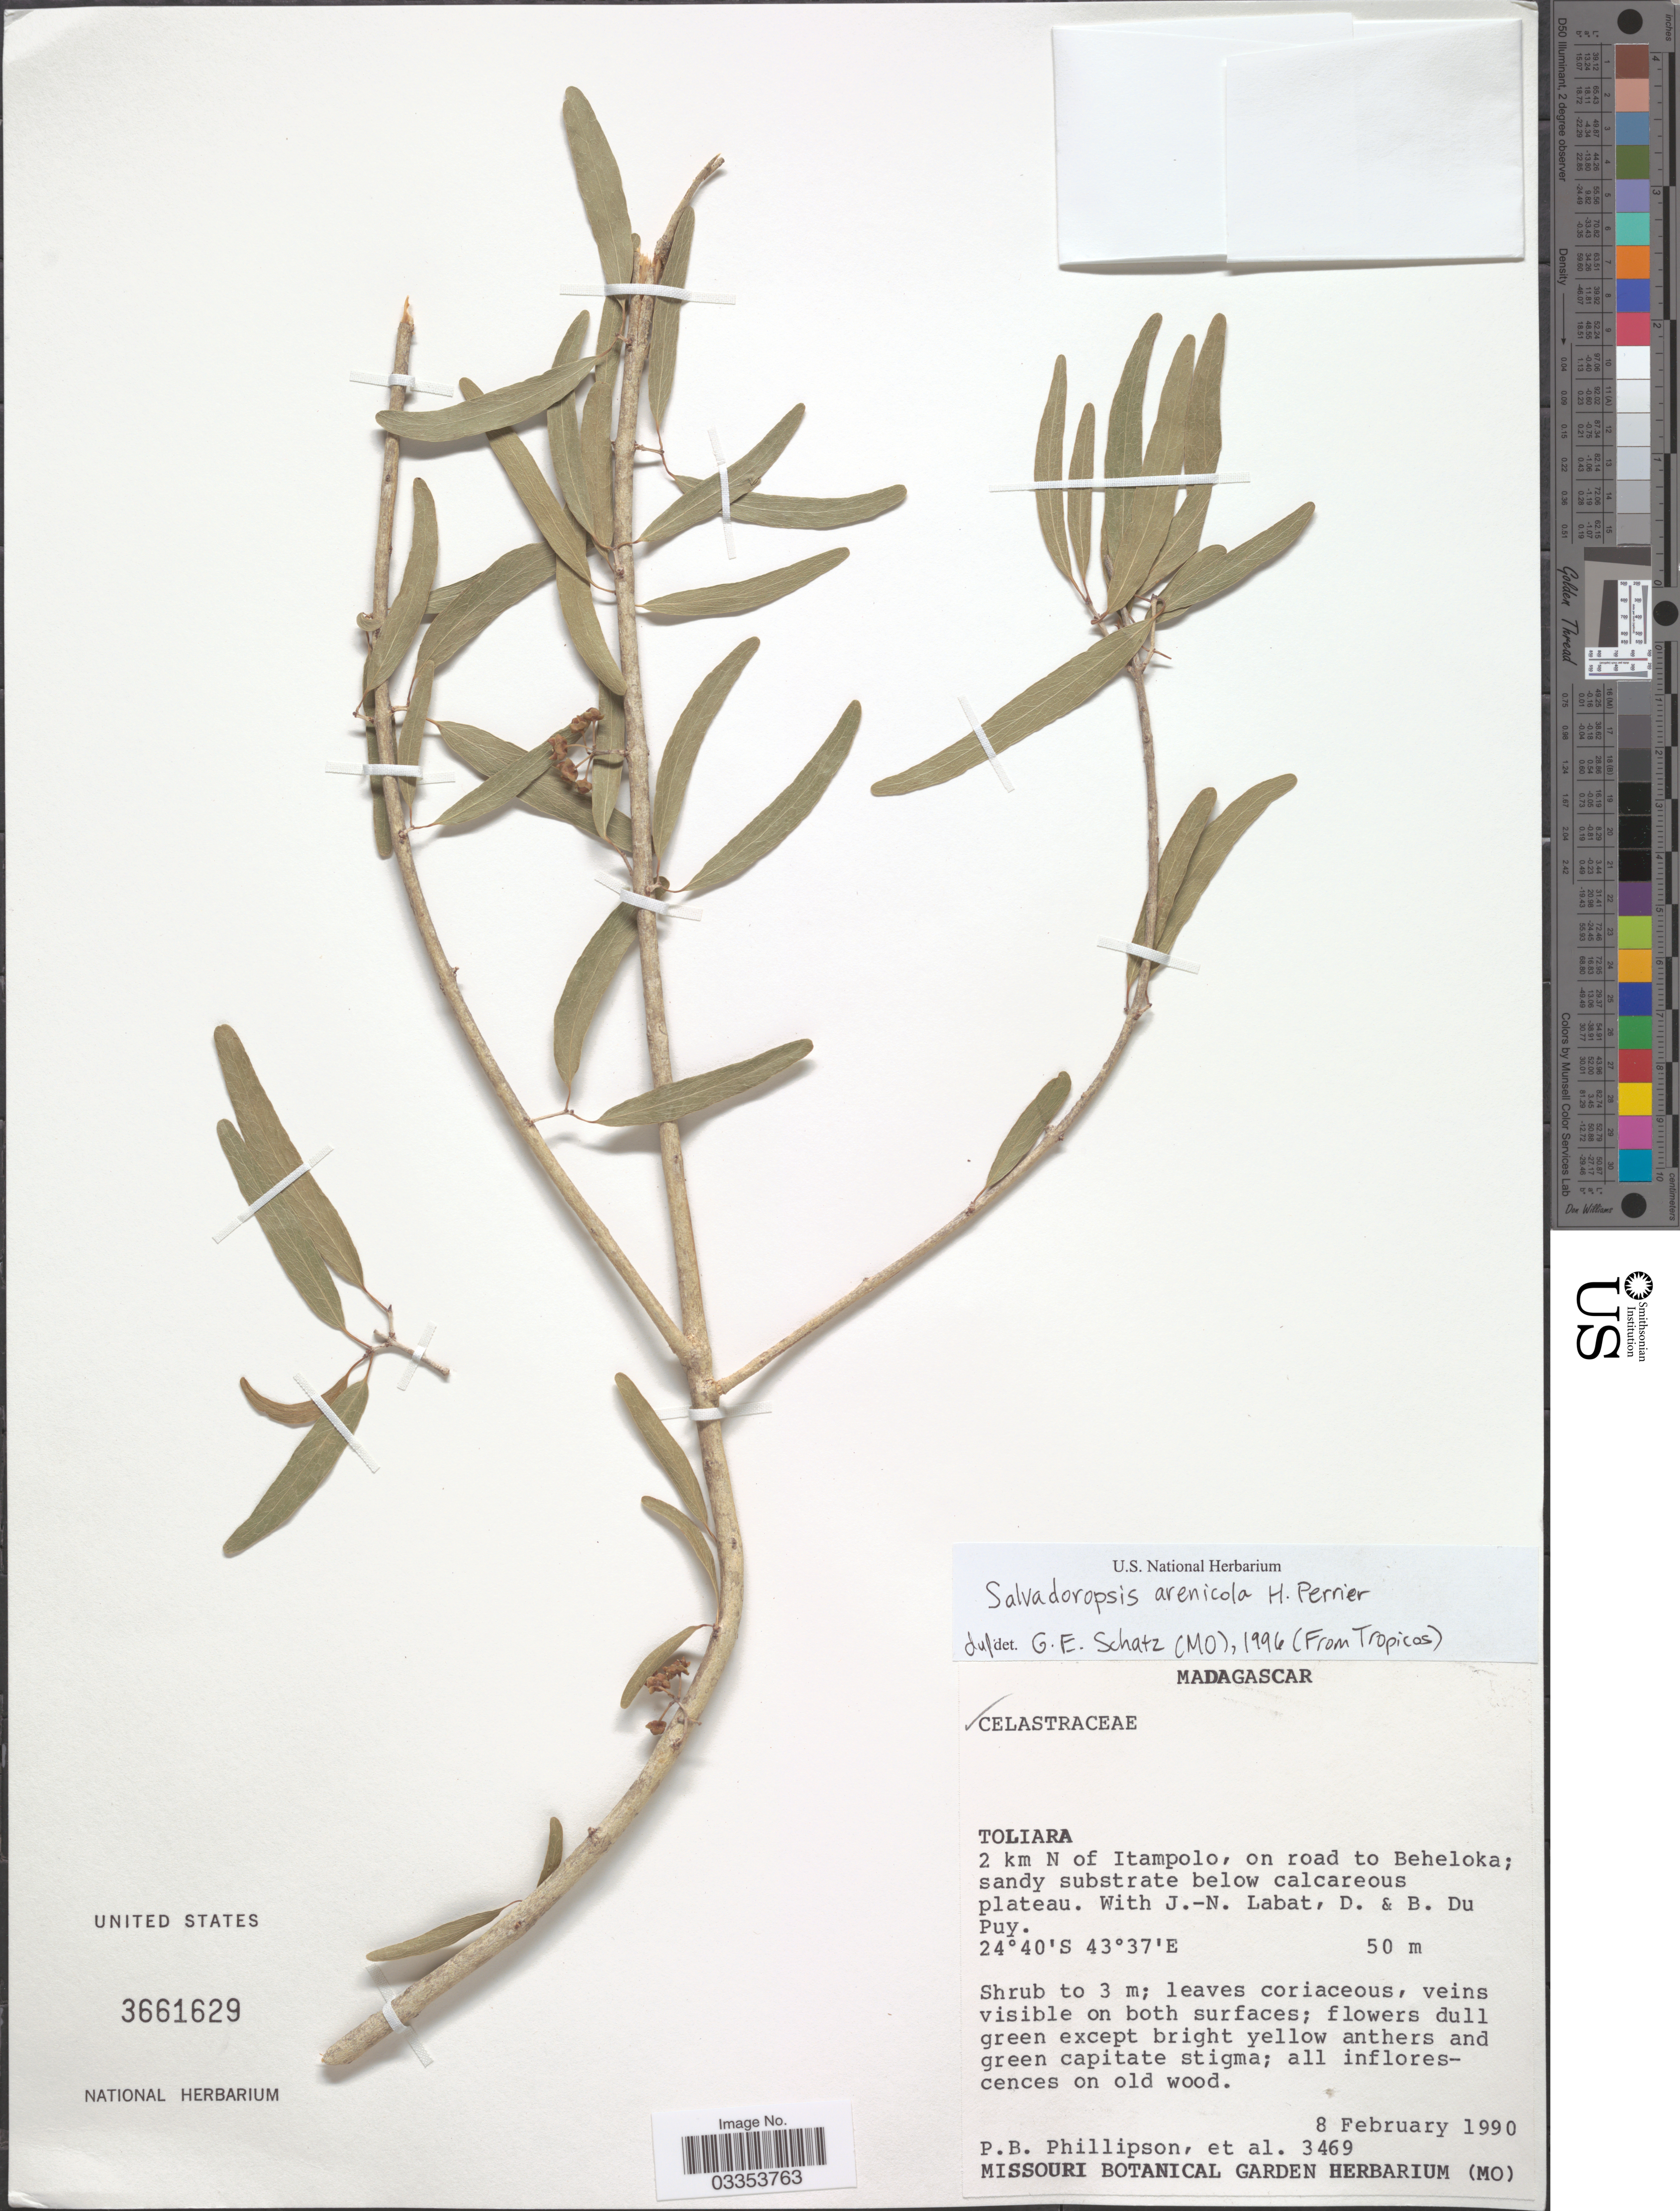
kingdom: Plantae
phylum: Tracheophyta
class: Magnoliopsida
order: Celastrales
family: Celastraceae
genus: Salvadoropsis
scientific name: Salvadoropsis arenicola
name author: H. Perrier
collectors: P. B. Phillipson, J.-N. Labat, D. Du Puy & B. Du Puy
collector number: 3469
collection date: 1990-02-08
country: Madagascar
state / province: Atsimo-Andrefana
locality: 2 km N of Itampolo, on road to Beheloka.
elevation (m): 50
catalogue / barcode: US 3661629